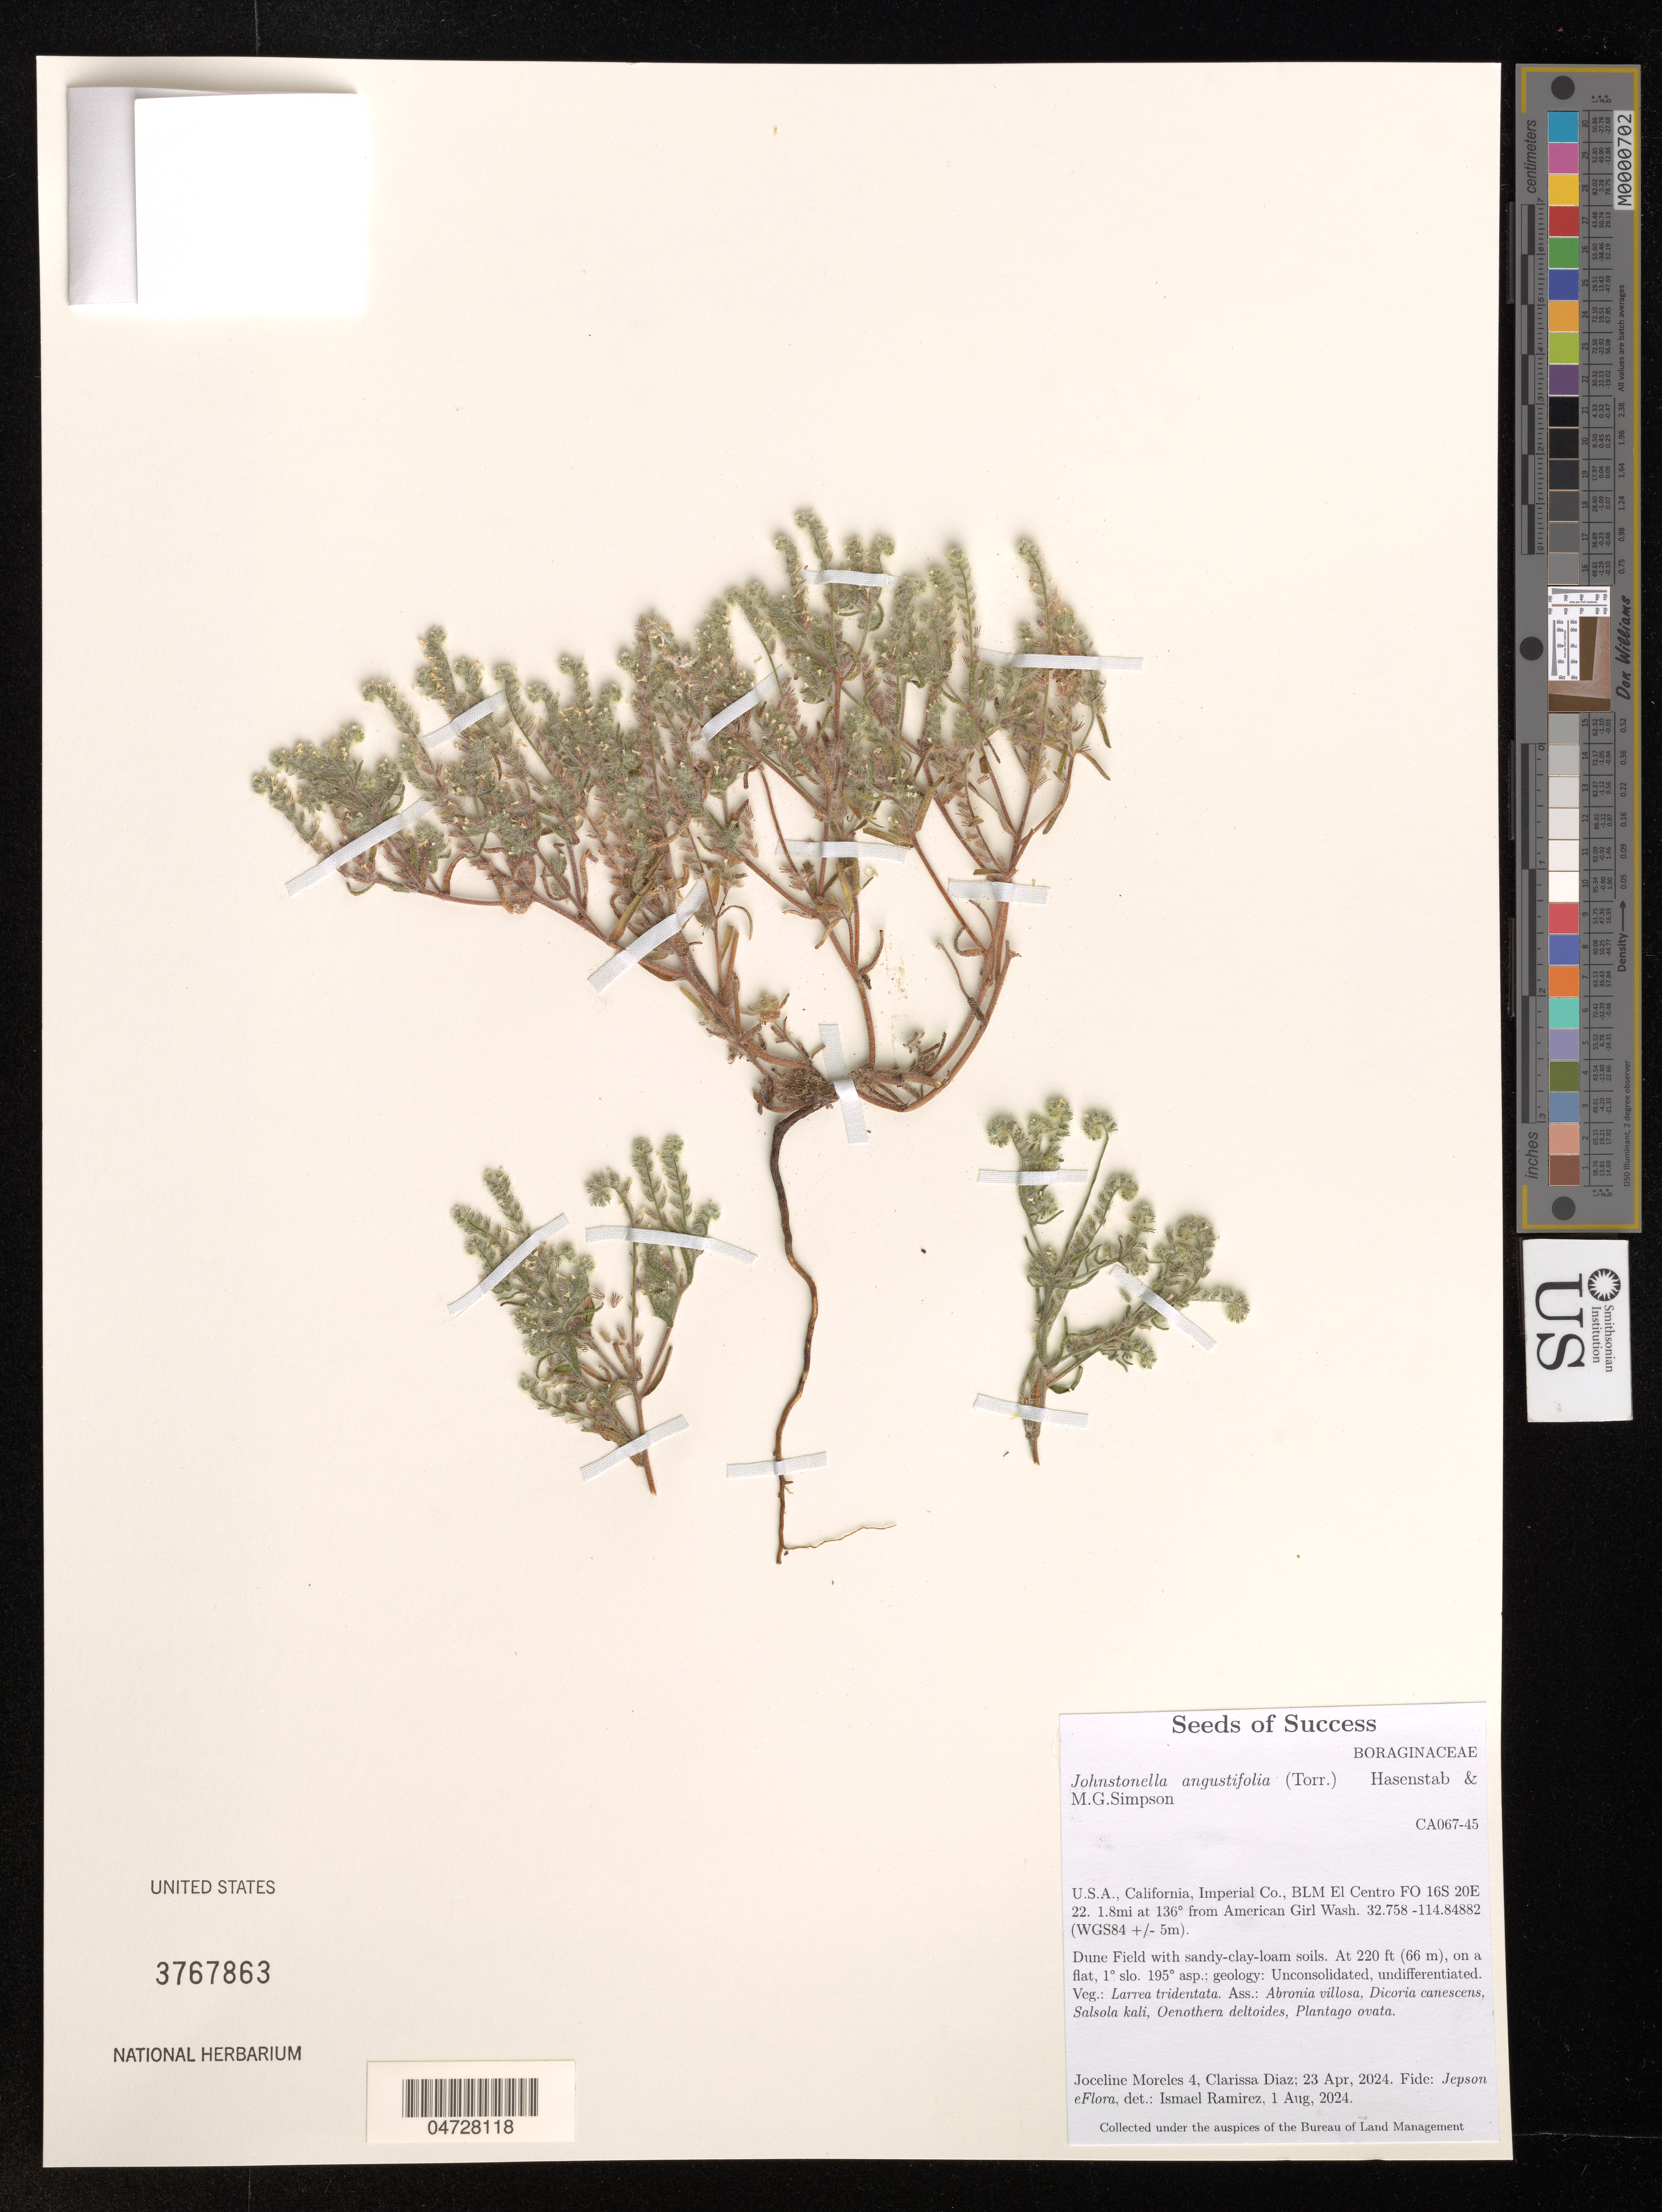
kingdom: Plantae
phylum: Tracheophyta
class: Magnoliopsida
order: Boraginales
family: Boraginaceae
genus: Johnstonella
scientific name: Johnstonella angustifolia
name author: (Hasenstab) Torr. & M.G. Simpson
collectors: J. Moreles & C. Diaz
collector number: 4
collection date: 2024-04-23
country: United States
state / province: California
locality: Imperial Co., BLM El Centro FO 16S 20E 22. 1.8 mi at 136° from American Girl Wash.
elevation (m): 67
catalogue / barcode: US 3767863